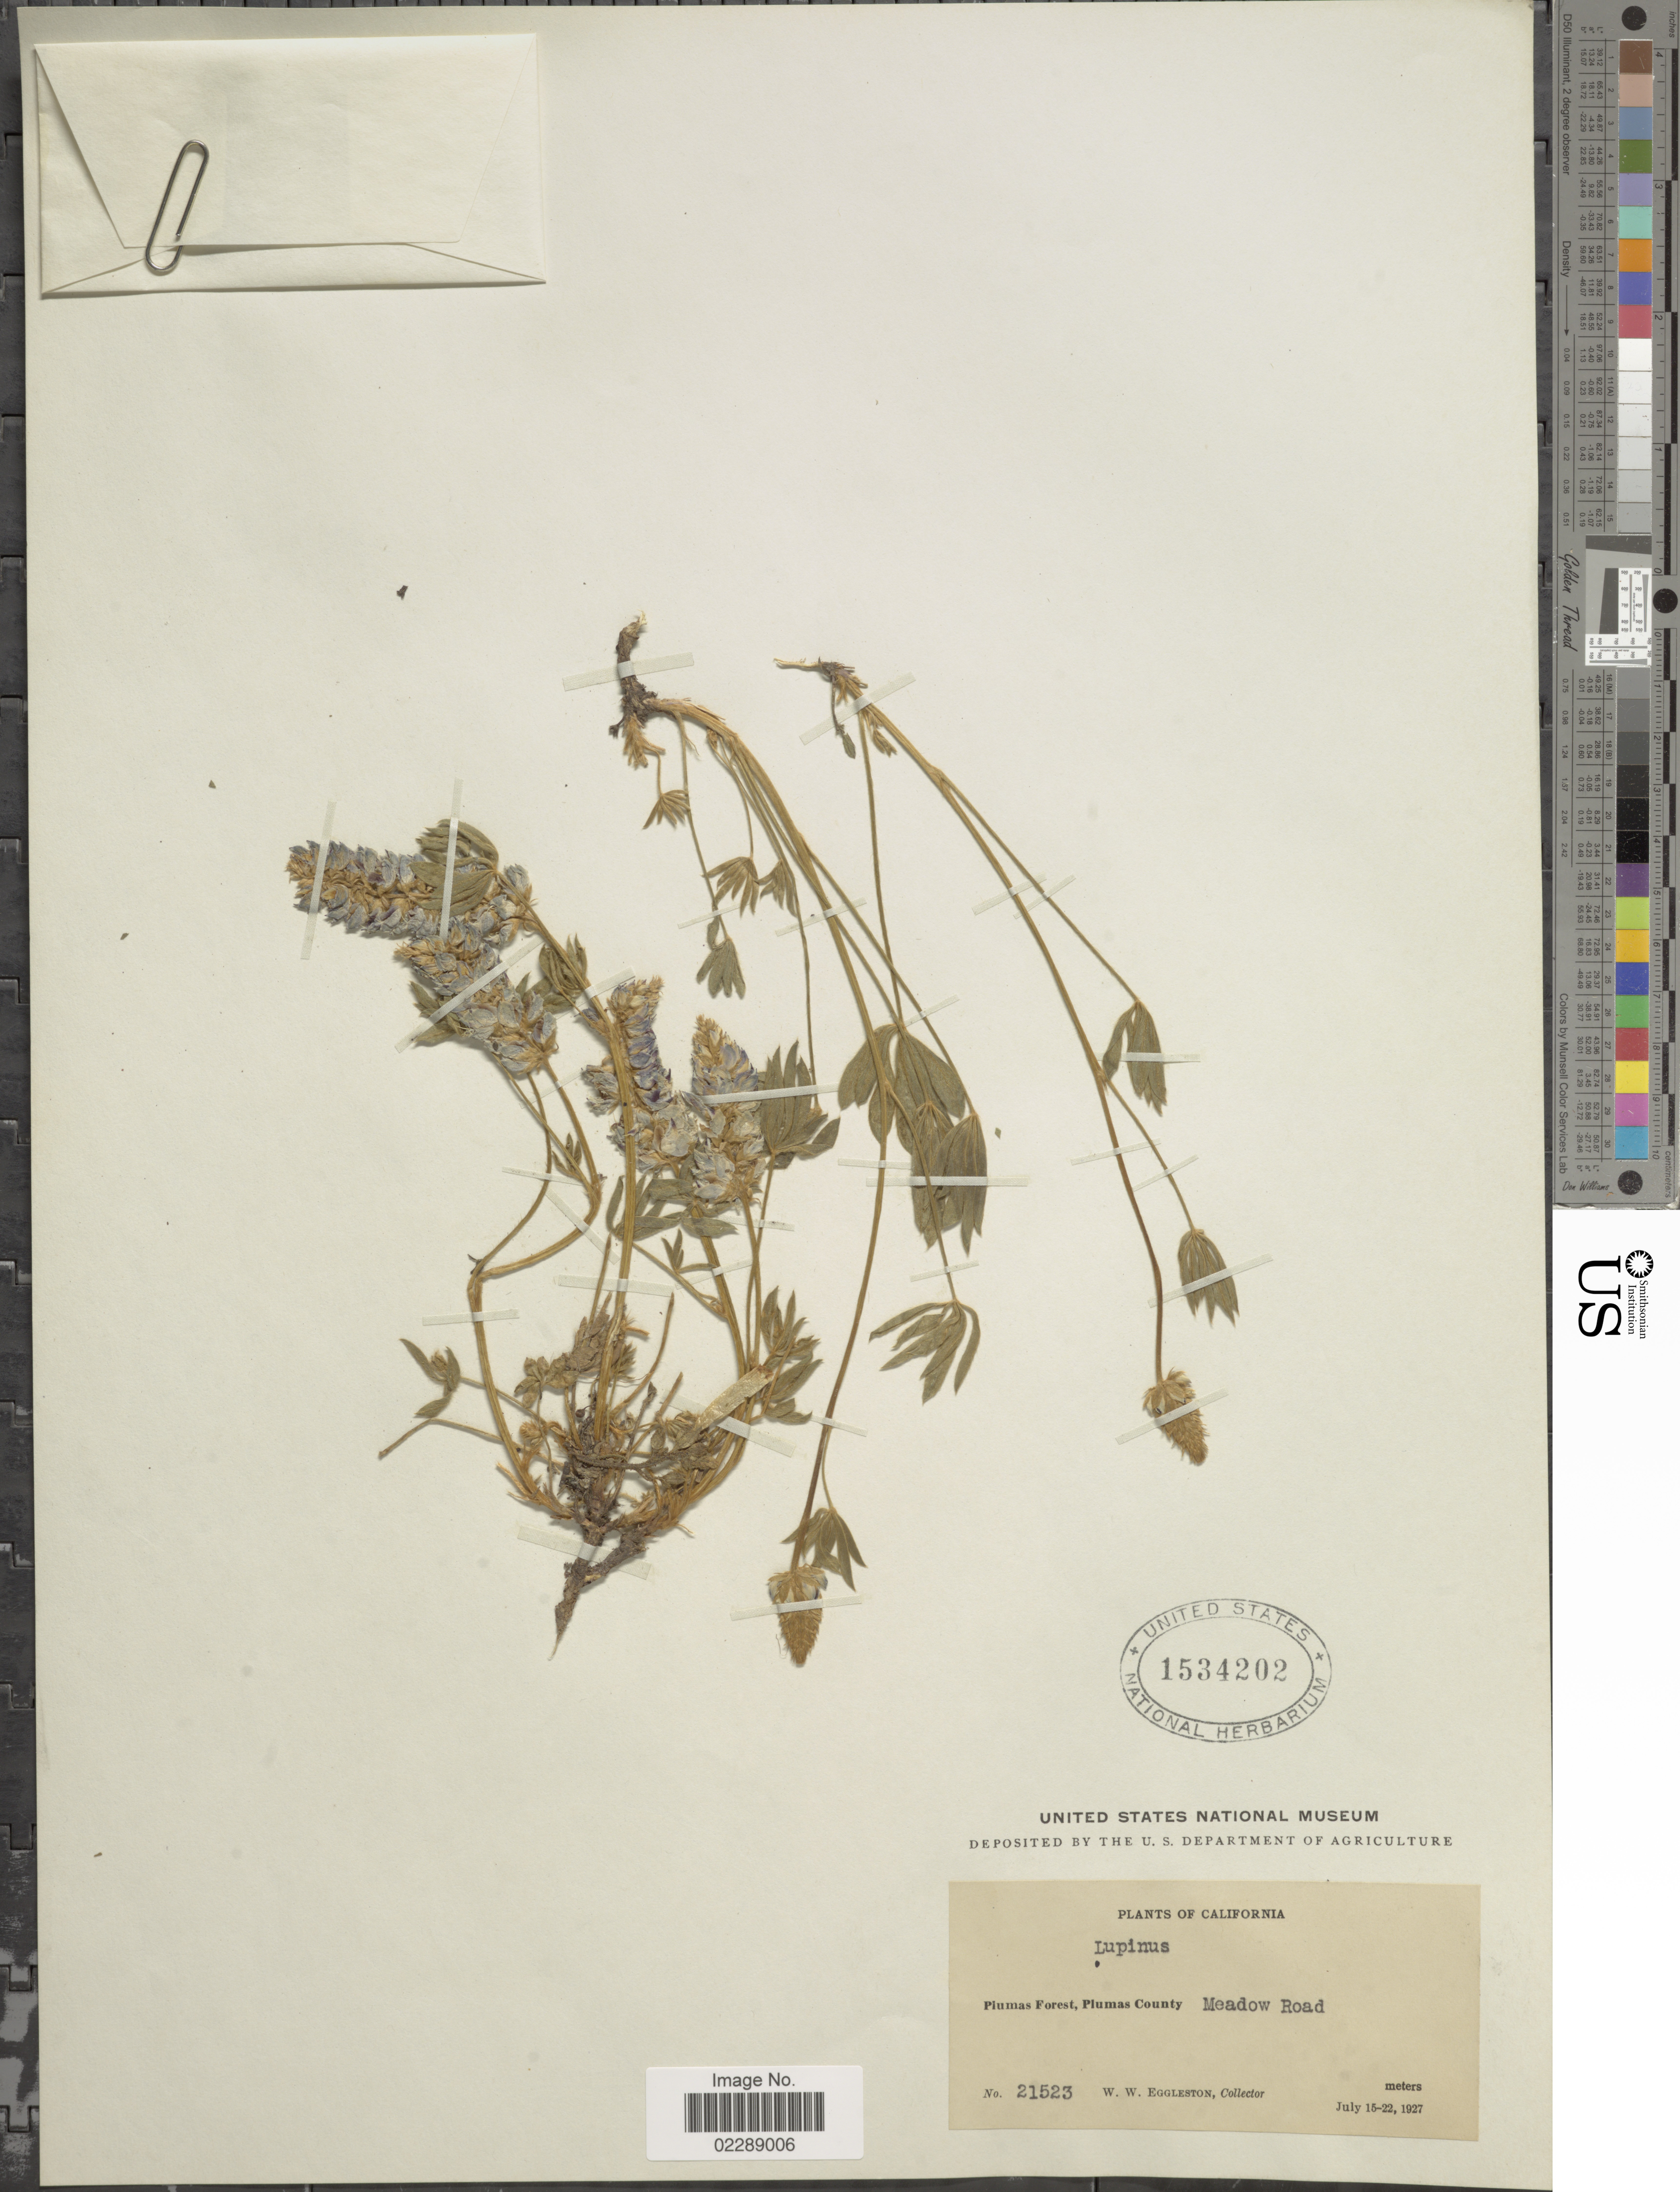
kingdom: Plantae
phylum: Tracheophyta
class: Magnoliopsida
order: Fabales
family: Fabaceae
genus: Lupinus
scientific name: Lupinus sp.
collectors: W. W. Eggleston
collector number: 21523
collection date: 1927-07-15/1927-07-22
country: United States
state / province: California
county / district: Plumas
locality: Plumas Forest, Plumas County, Meadow Road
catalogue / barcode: US 1534202